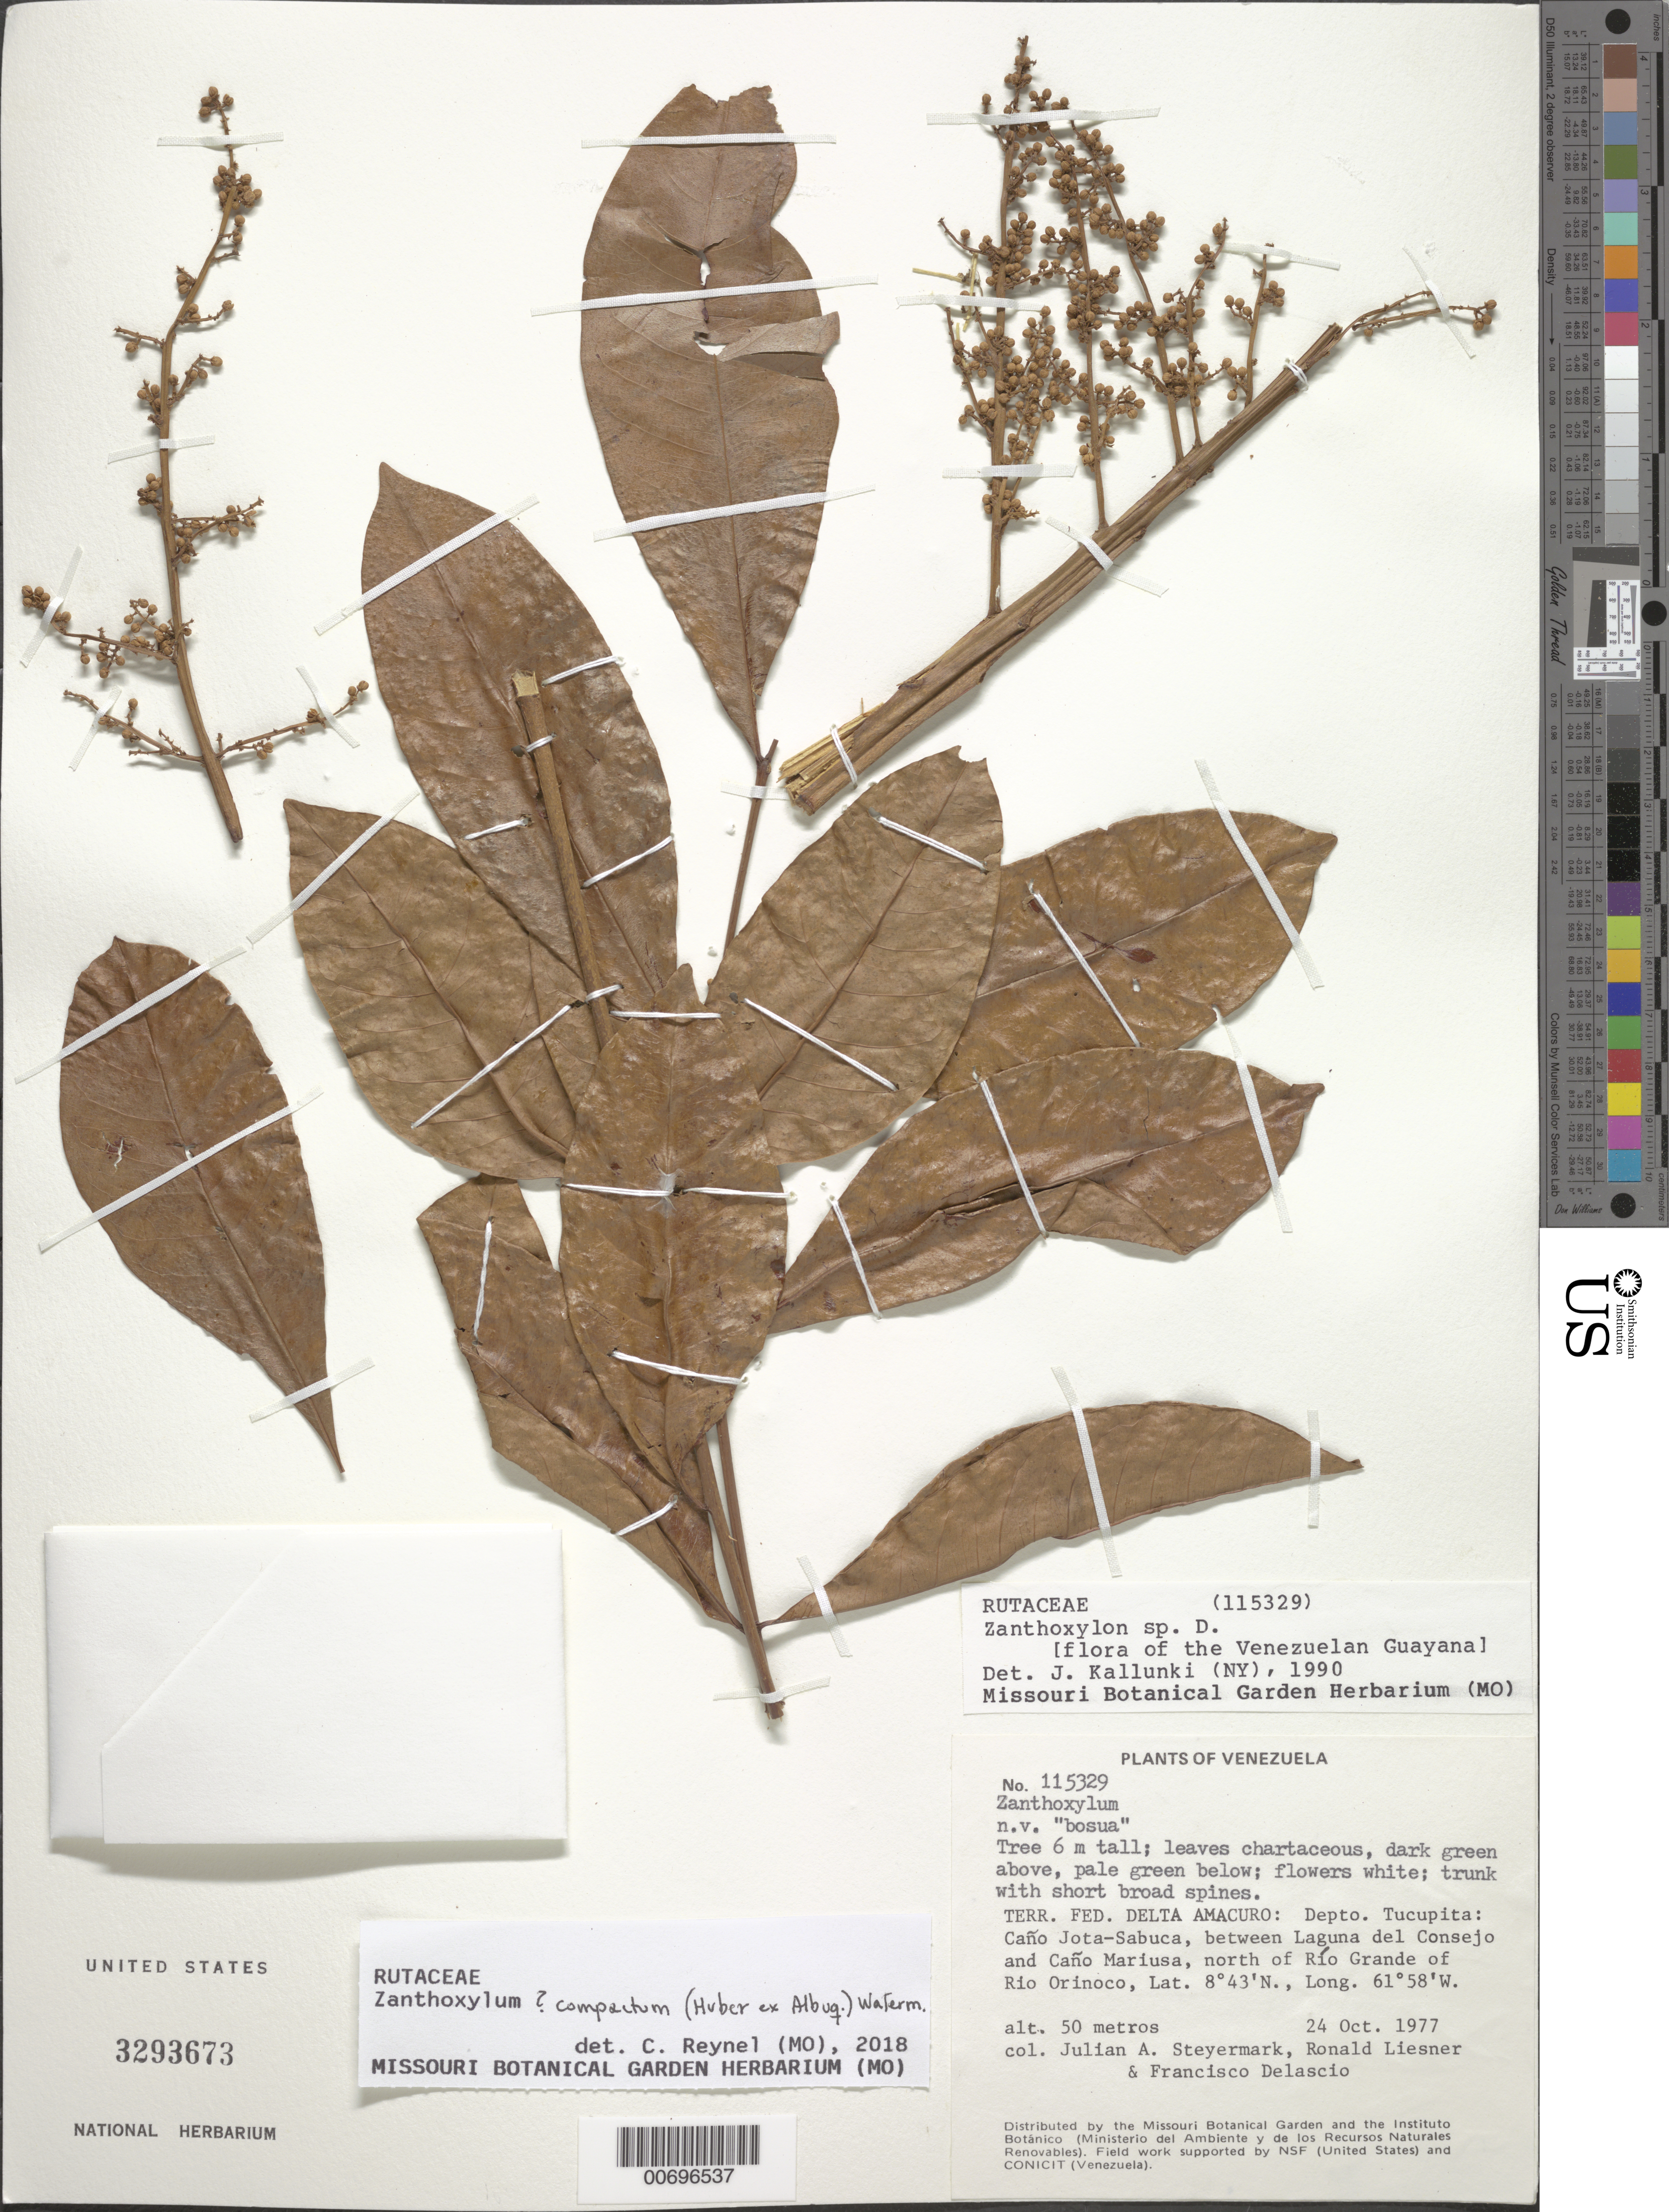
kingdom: Plantae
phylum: Tracheophyta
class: Magnoliopsida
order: Sapindales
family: Rutaceae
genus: Zanthoxylum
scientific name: Zanthoxylum compactum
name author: (Huber ex Albuq.) P.G. Waterman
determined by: Reynel, Carlos A., (MO), Missouri Botanical Garden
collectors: J. Steyermark, R. L. Liesner & F. Delascio C.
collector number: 115329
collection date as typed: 24-Oct-77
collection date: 1977-10-24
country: Venezuela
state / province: Delta Amacuro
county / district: Tucupita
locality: Caño Jota-Sabuca, betw Laguna del Consejo & Caño Mariusa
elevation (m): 50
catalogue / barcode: US 3293673